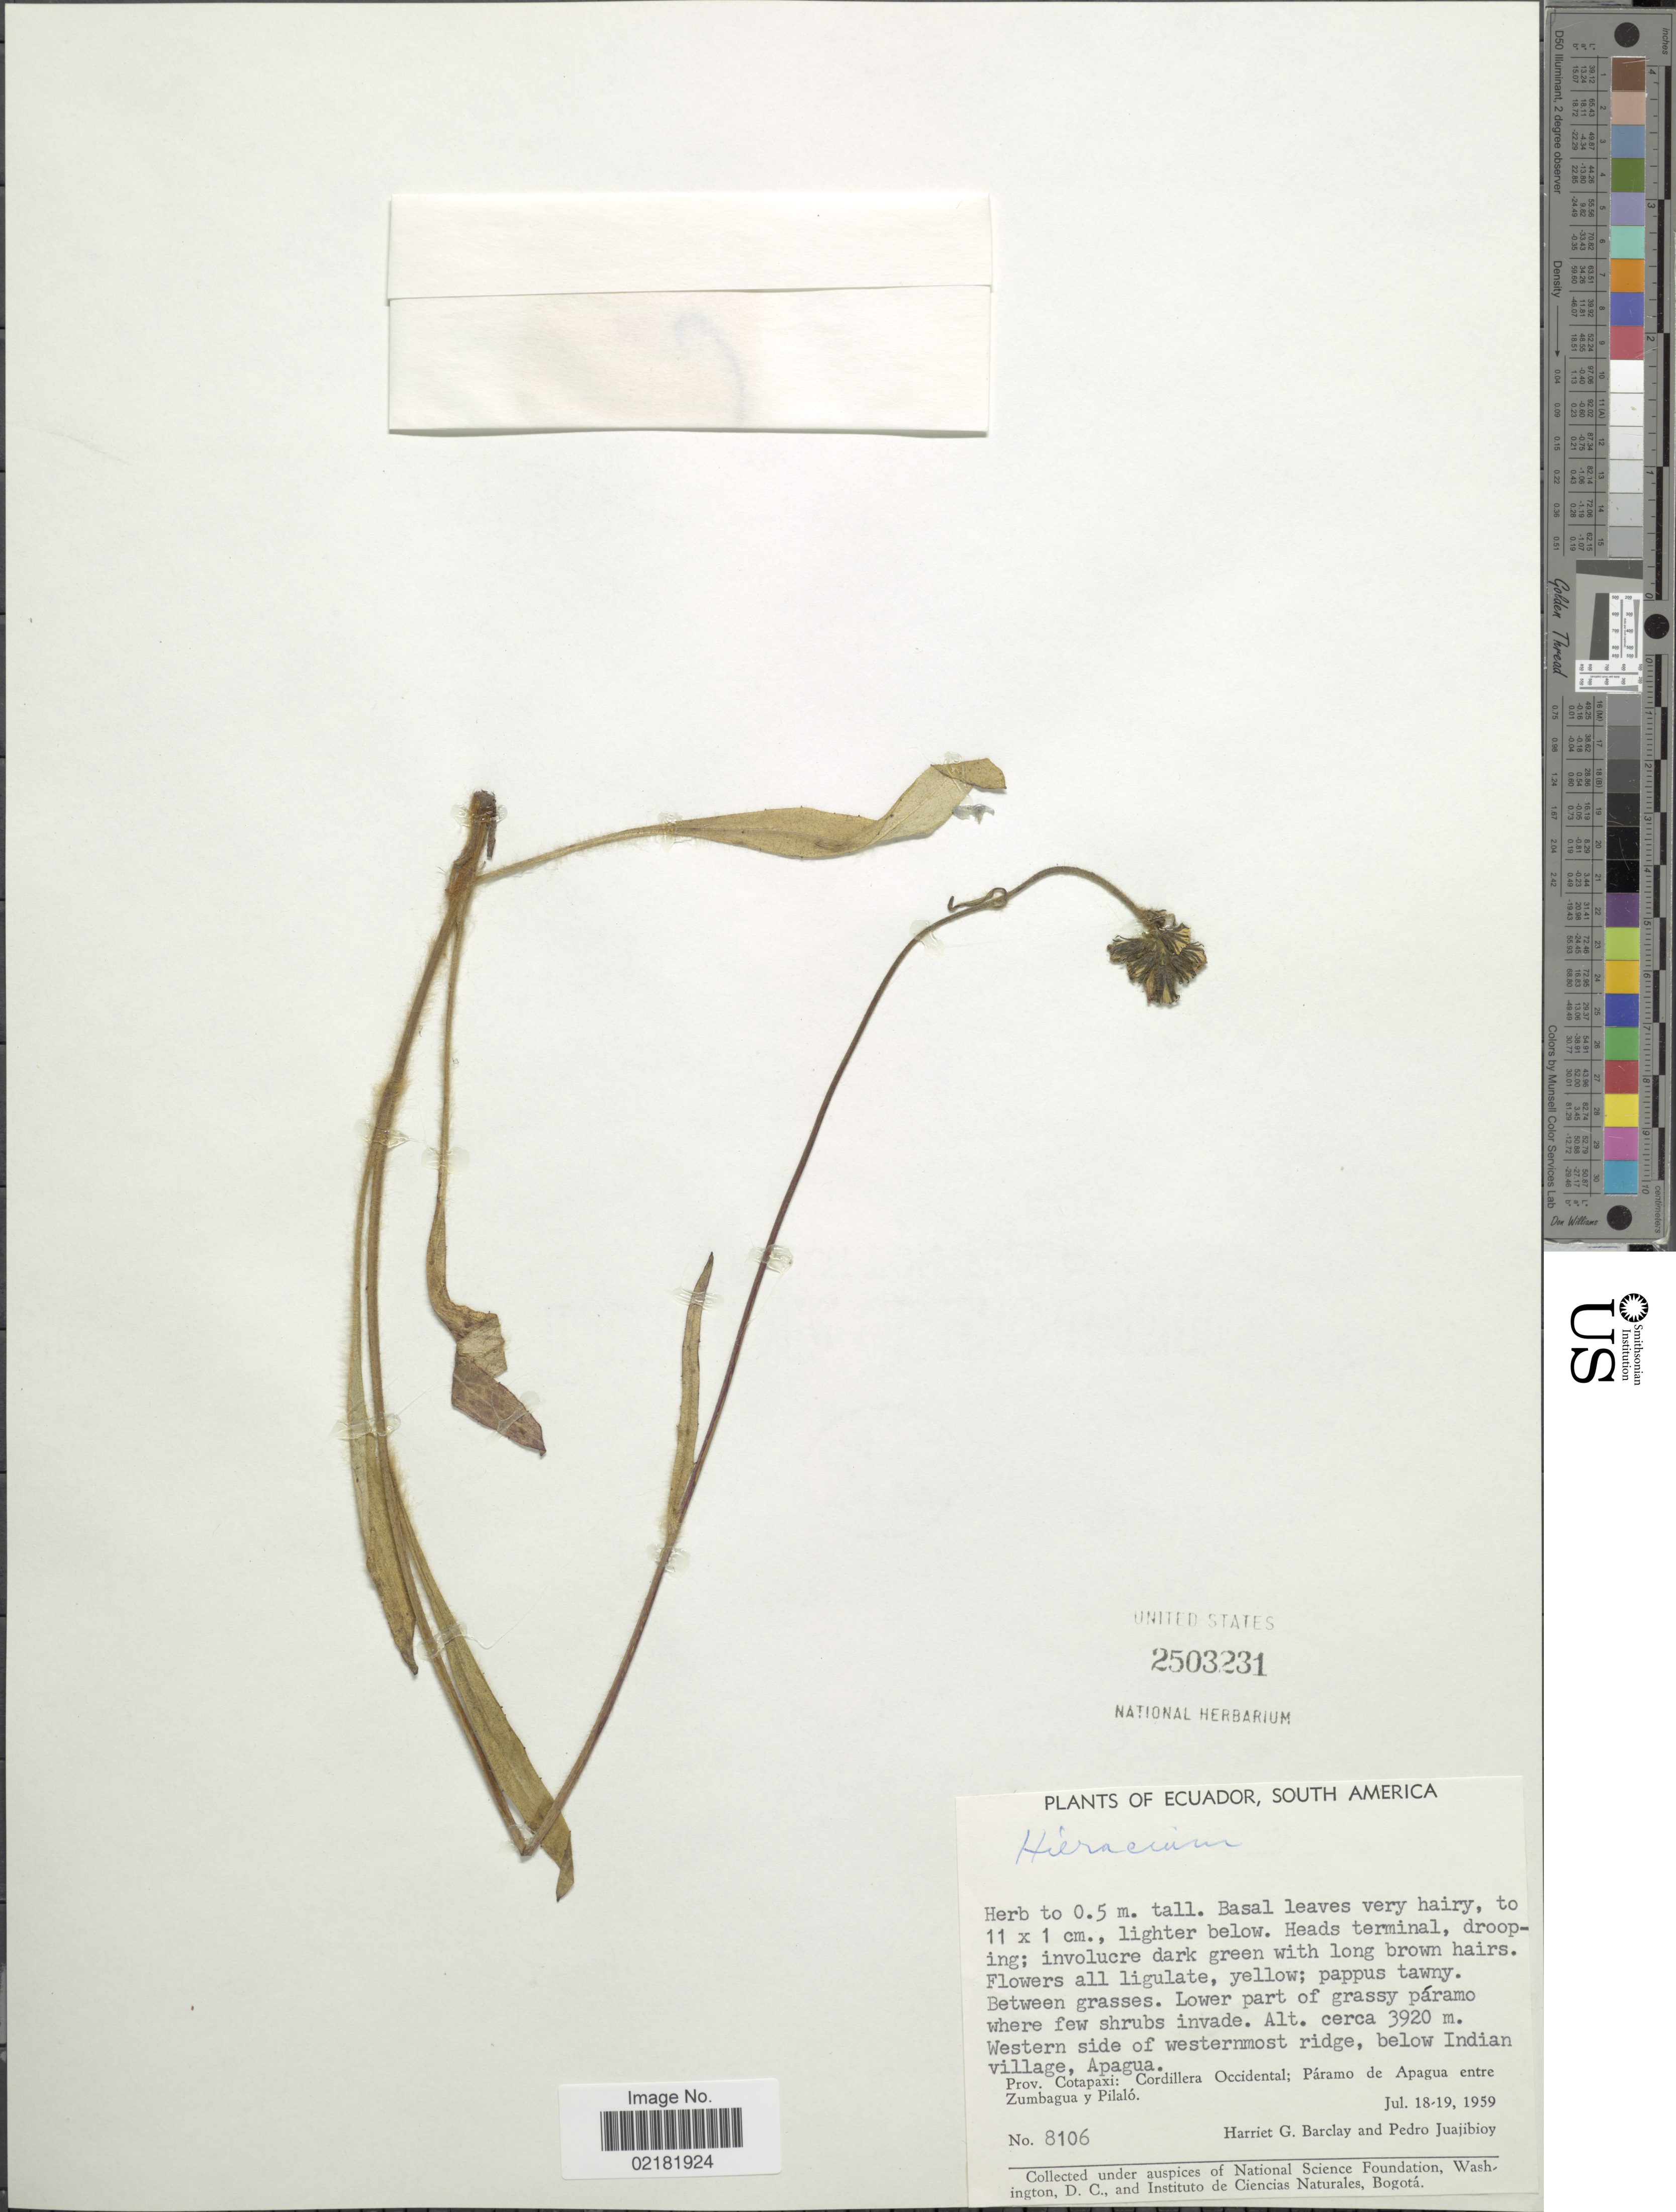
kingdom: Plantae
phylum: Tracheophyta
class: Magnoliopsida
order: Asterales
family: Asteraceae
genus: Hieracium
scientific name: Hieracium repandulare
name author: Druce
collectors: H. G. Barclay & P. Juajibioy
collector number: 8106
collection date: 1959-07-18/1959-07-19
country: Ecuador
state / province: Cotopaxi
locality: Cordillera Occidental; Paramo de Apagua entre Zumbagua y Pilalo, western side of westernmost ridge, below Indian village, Apagua.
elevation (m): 3920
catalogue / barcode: US 2503231